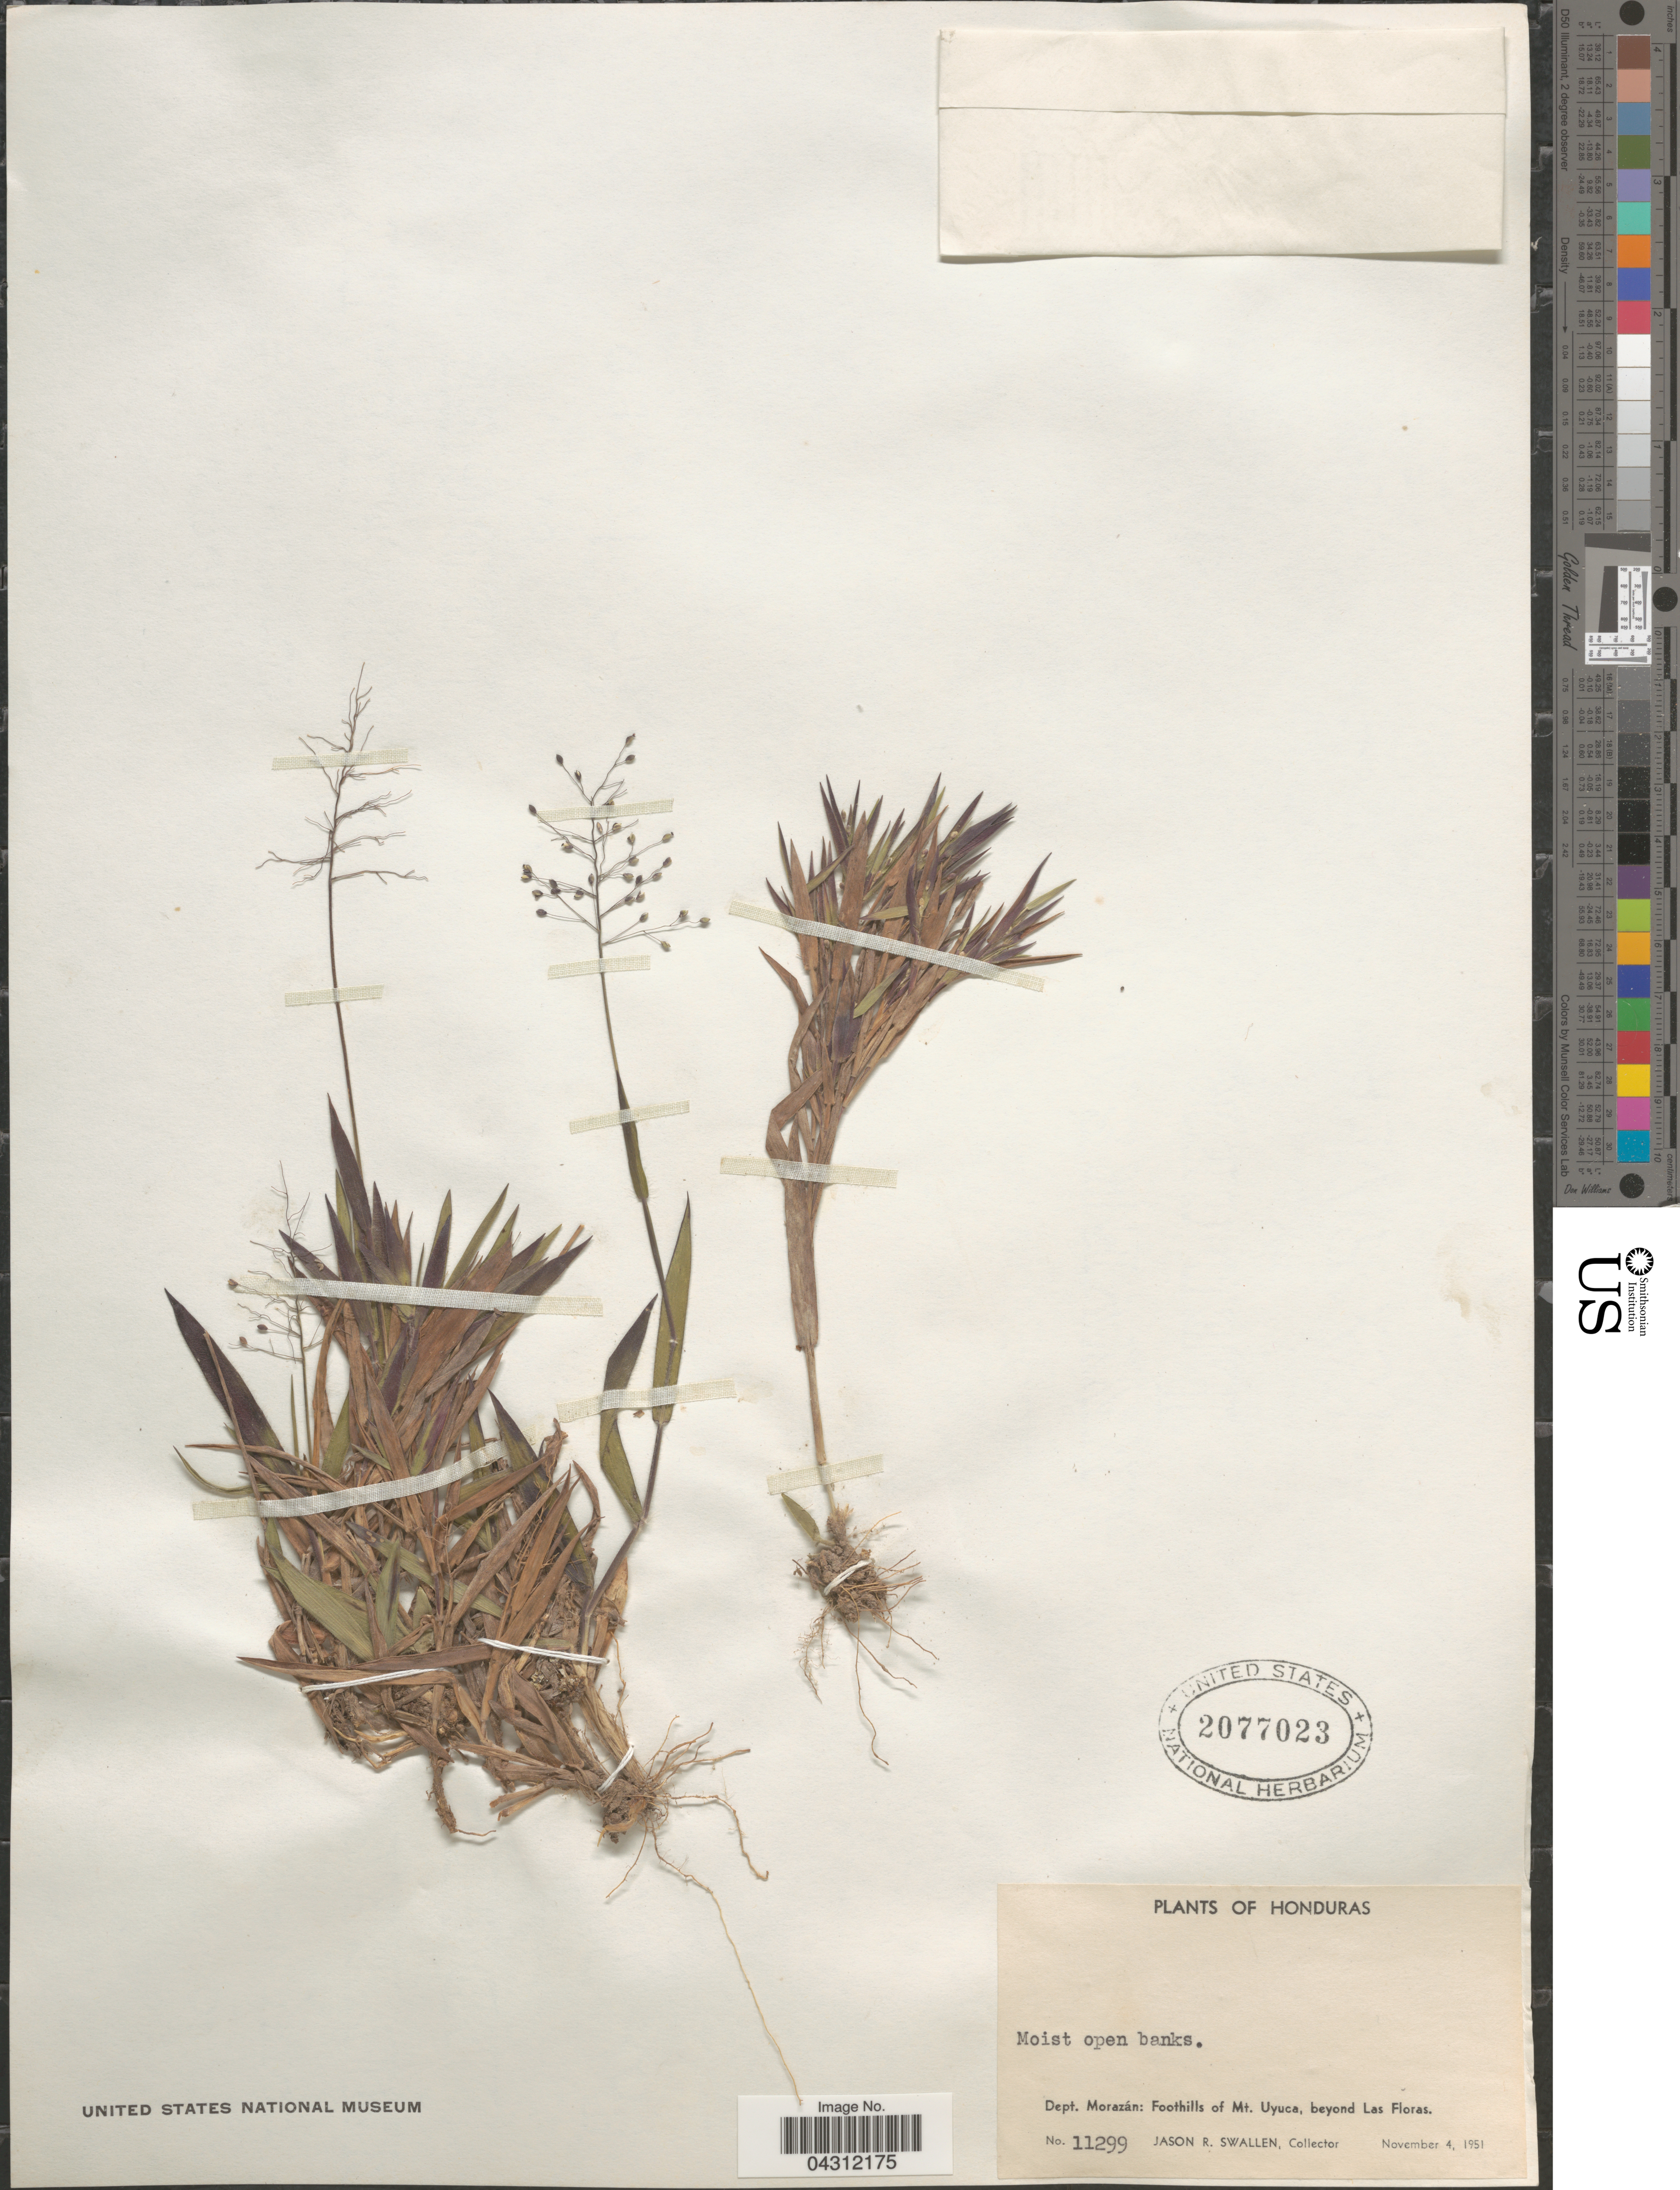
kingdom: Plantae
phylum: Tracheophyta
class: Liliopsida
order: Poales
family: Poaceae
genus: Dichanthelium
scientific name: Dichanthelium acuminatum var. acuminatum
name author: (Sw.) Gould & C.A. Clark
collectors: J. R. Swallen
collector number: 11299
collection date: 1951-11-04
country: Honduras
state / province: Fco. Morazán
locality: Dept. Morazán: Foothills of Mt. Uyuca, beyond Las Floras.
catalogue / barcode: US 2077023